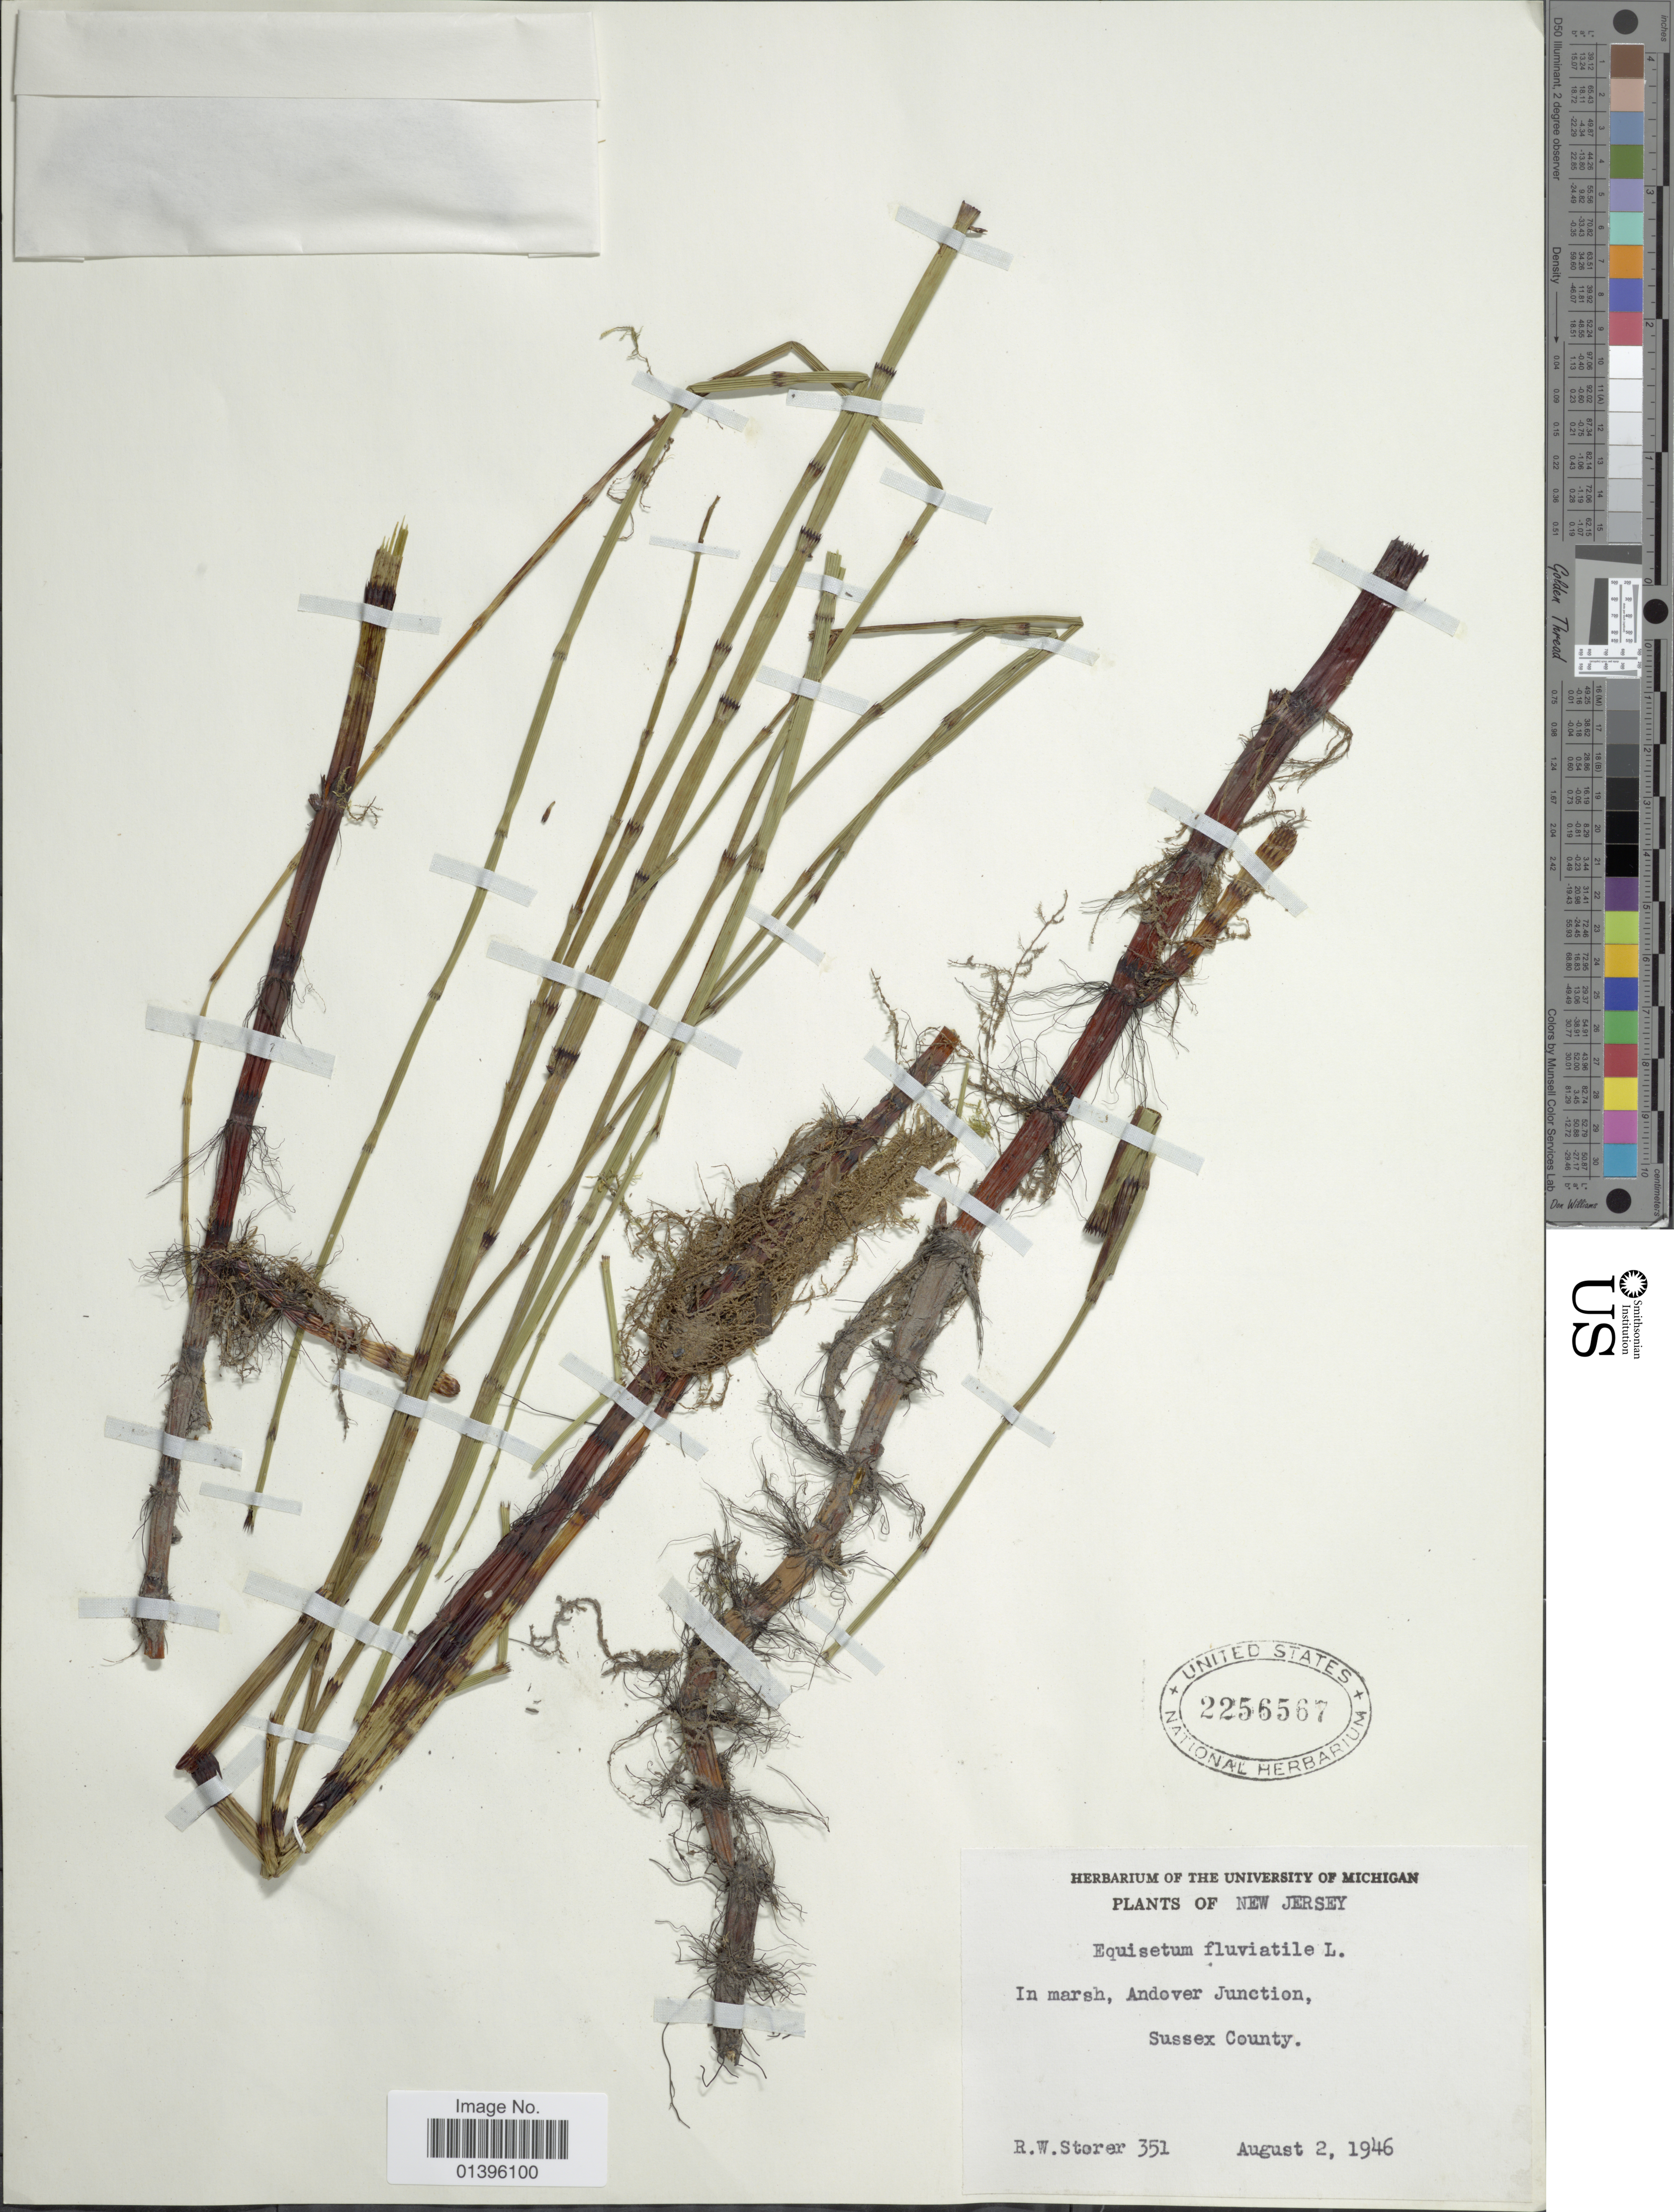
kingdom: Plantae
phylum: Tracheophyta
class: Polypodiopsida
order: Equisetales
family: Equisetaceae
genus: Equisetum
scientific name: Equisetum fluviatile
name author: L.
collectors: R. Storer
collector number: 351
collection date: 1946-08-02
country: United States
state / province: New Jersey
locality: In marsh, Andover Junction, Sussex County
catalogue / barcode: US 2256567